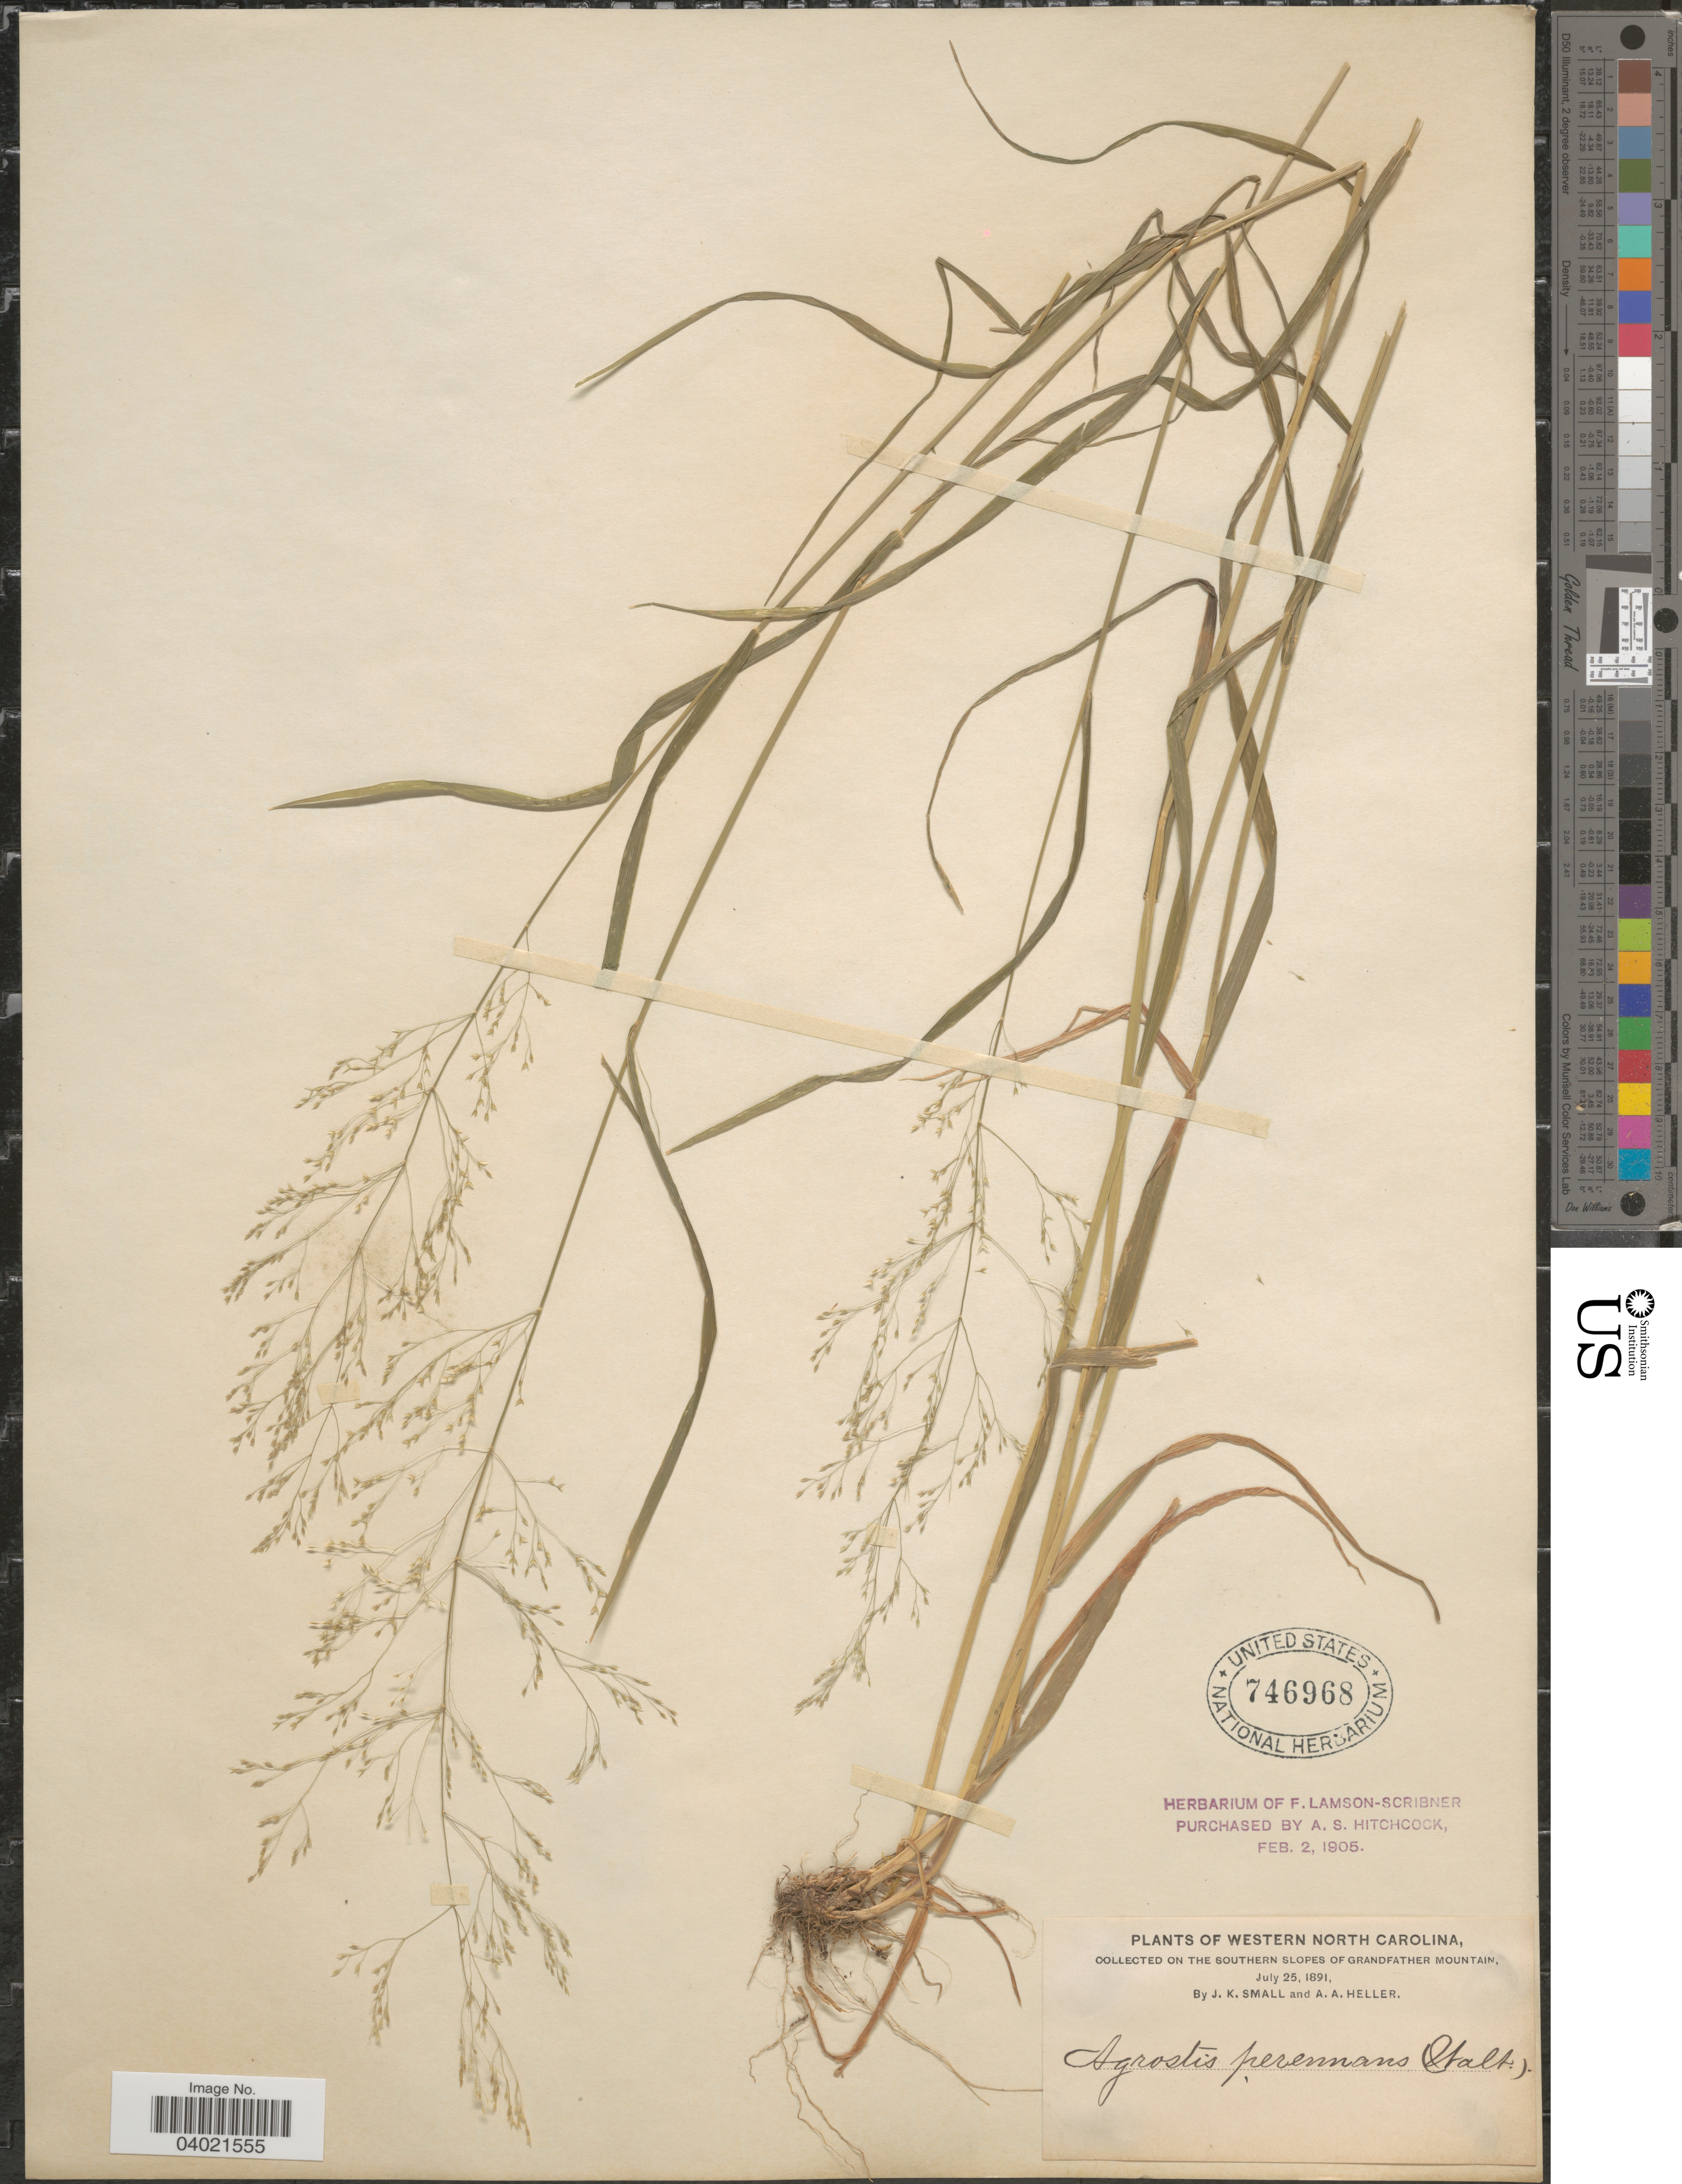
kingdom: Plantae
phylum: Tracheophyta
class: Liliopsida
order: Poales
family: Poaceae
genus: Agrostis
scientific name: Agrostis perennans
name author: (Walter) Tuck.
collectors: J. K. Small & A. A. Heller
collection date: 1891-07-25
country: United States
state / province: North Carolina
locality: Western North Carolina. On the Southern Slopes of Grandfather Mountain.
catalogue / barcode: US 746968